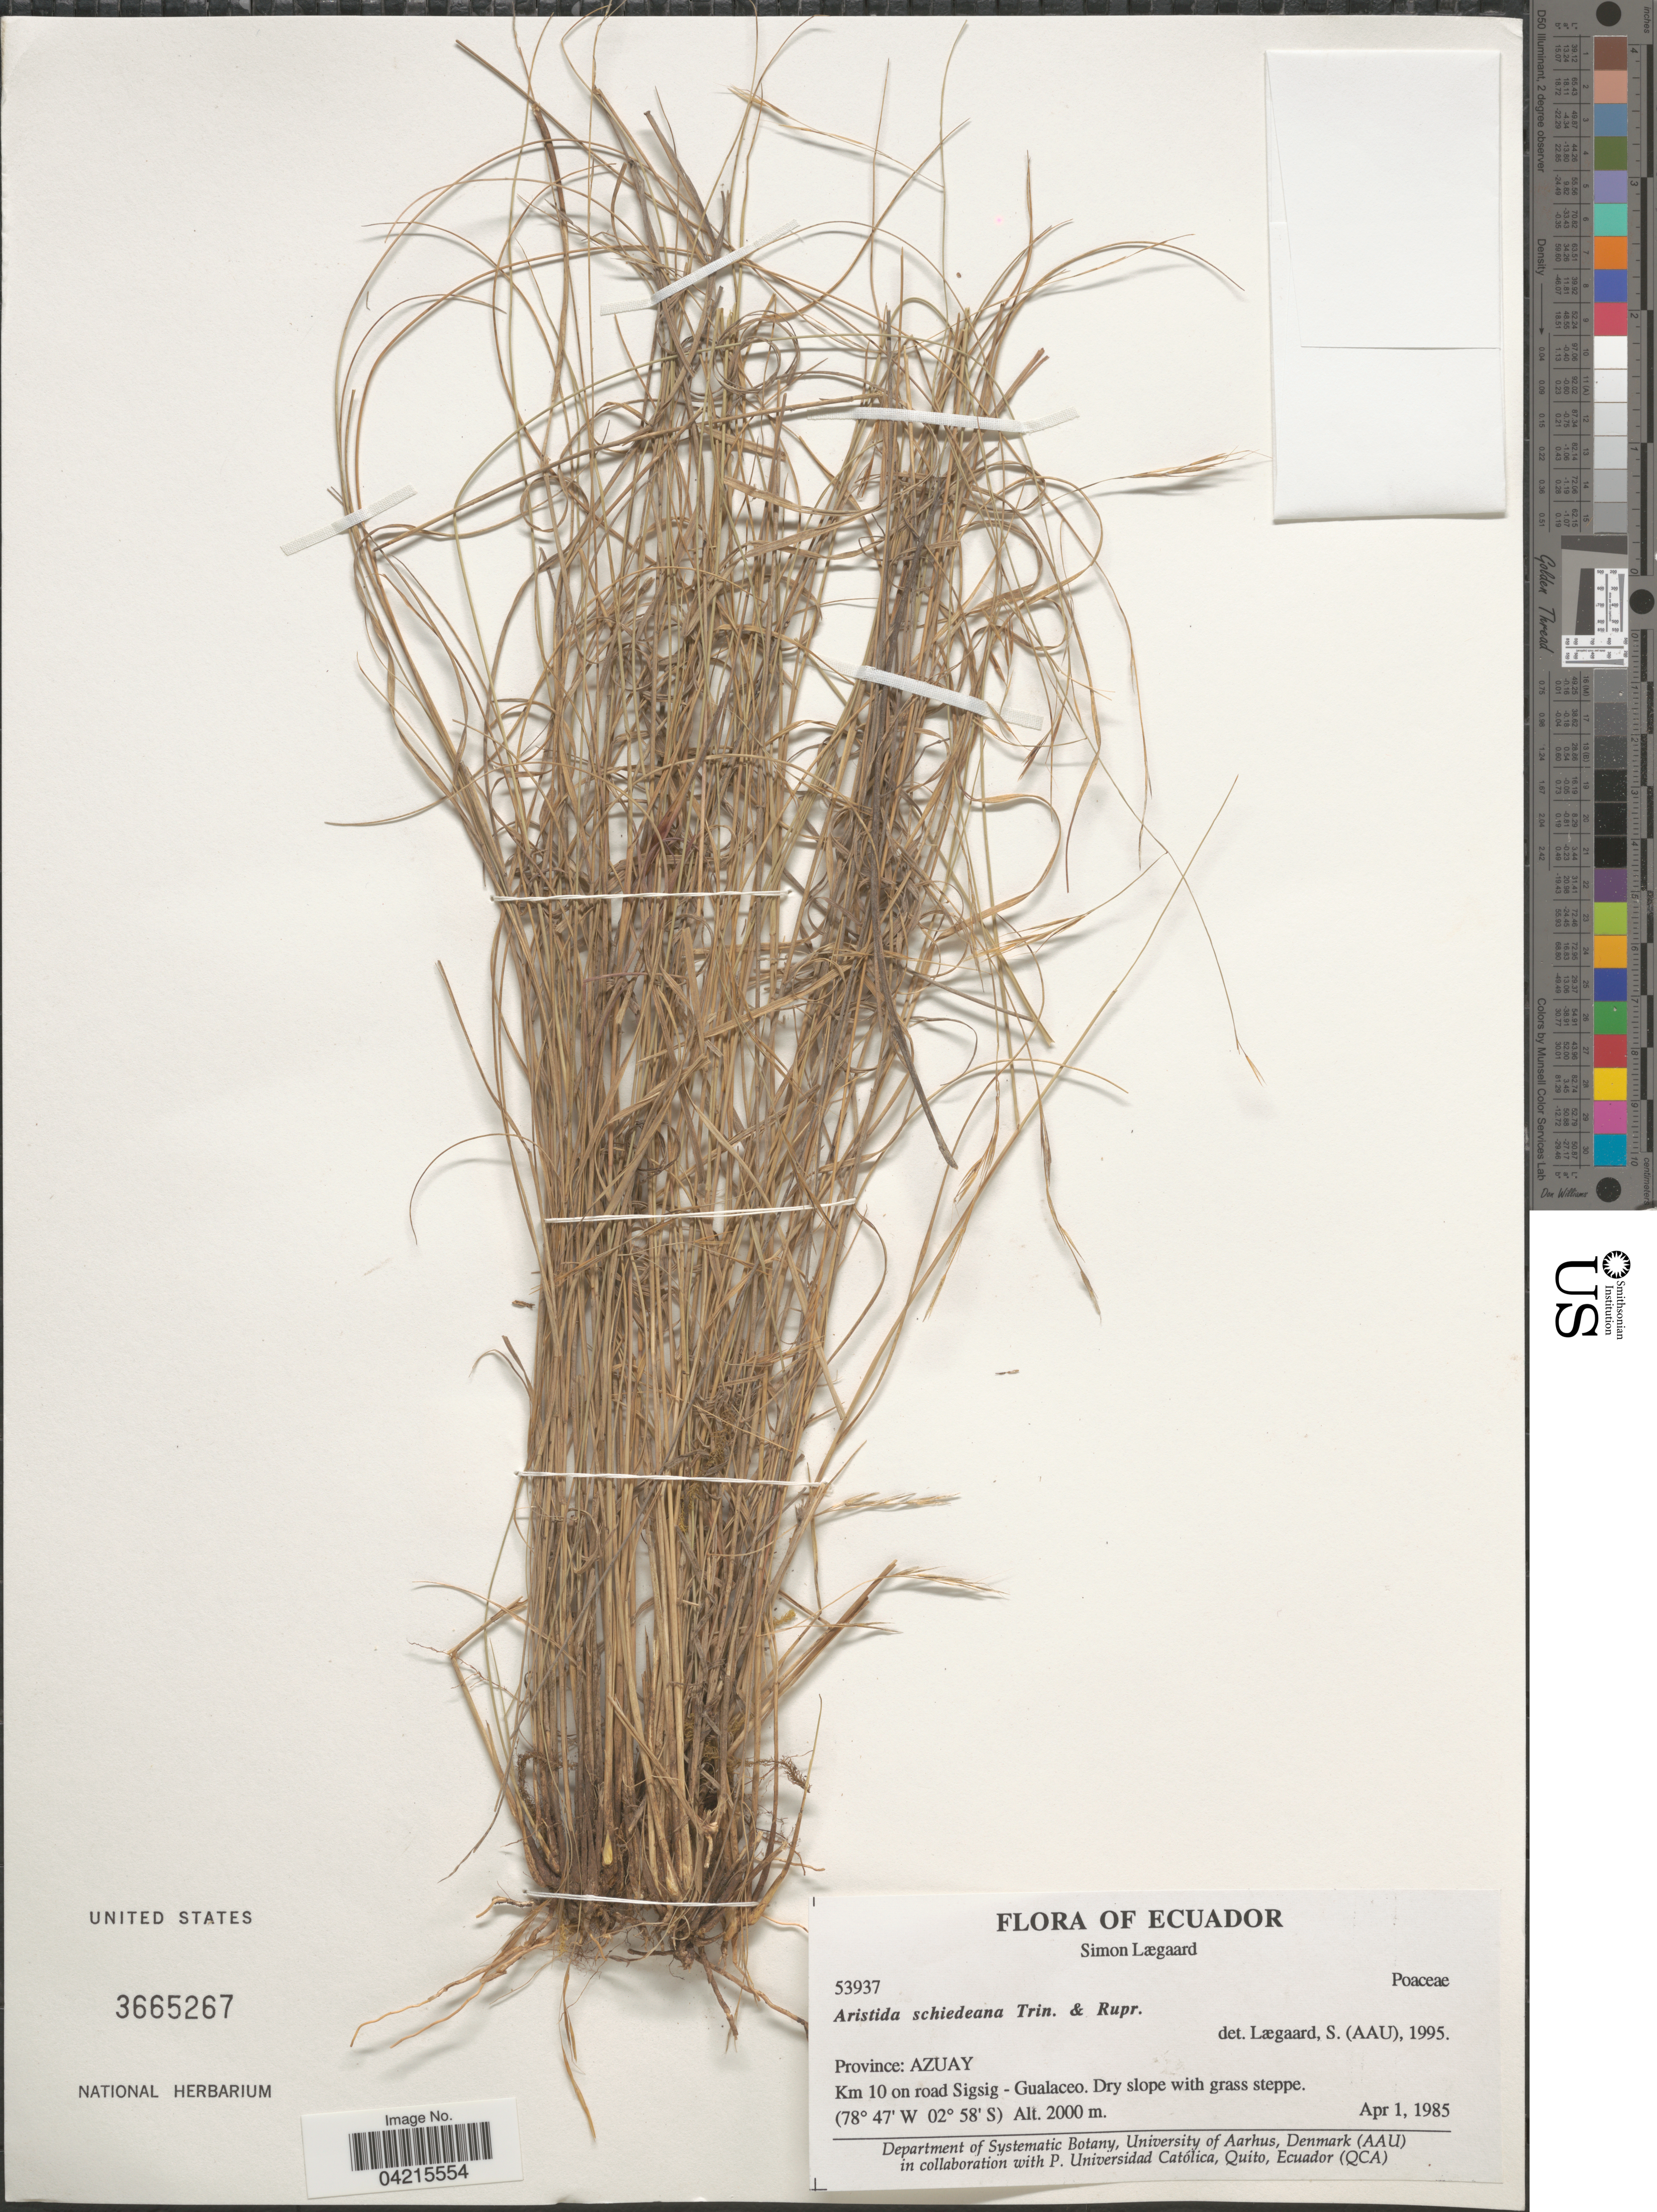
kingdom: Plantae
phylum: Tracheophyta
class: Liliopsida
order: Poales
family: Poaceae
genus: Aristida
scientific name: Aristida schiedeana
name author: Trin. & Rupr.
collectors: S. Lægaard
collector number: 53937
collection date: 1985-04-01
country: Ecuador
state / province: Azuay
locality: Km 10 on road Sigsig - Gualaceo. Dry slope with grass steppe.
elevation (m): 2000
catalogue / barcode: US 3665267